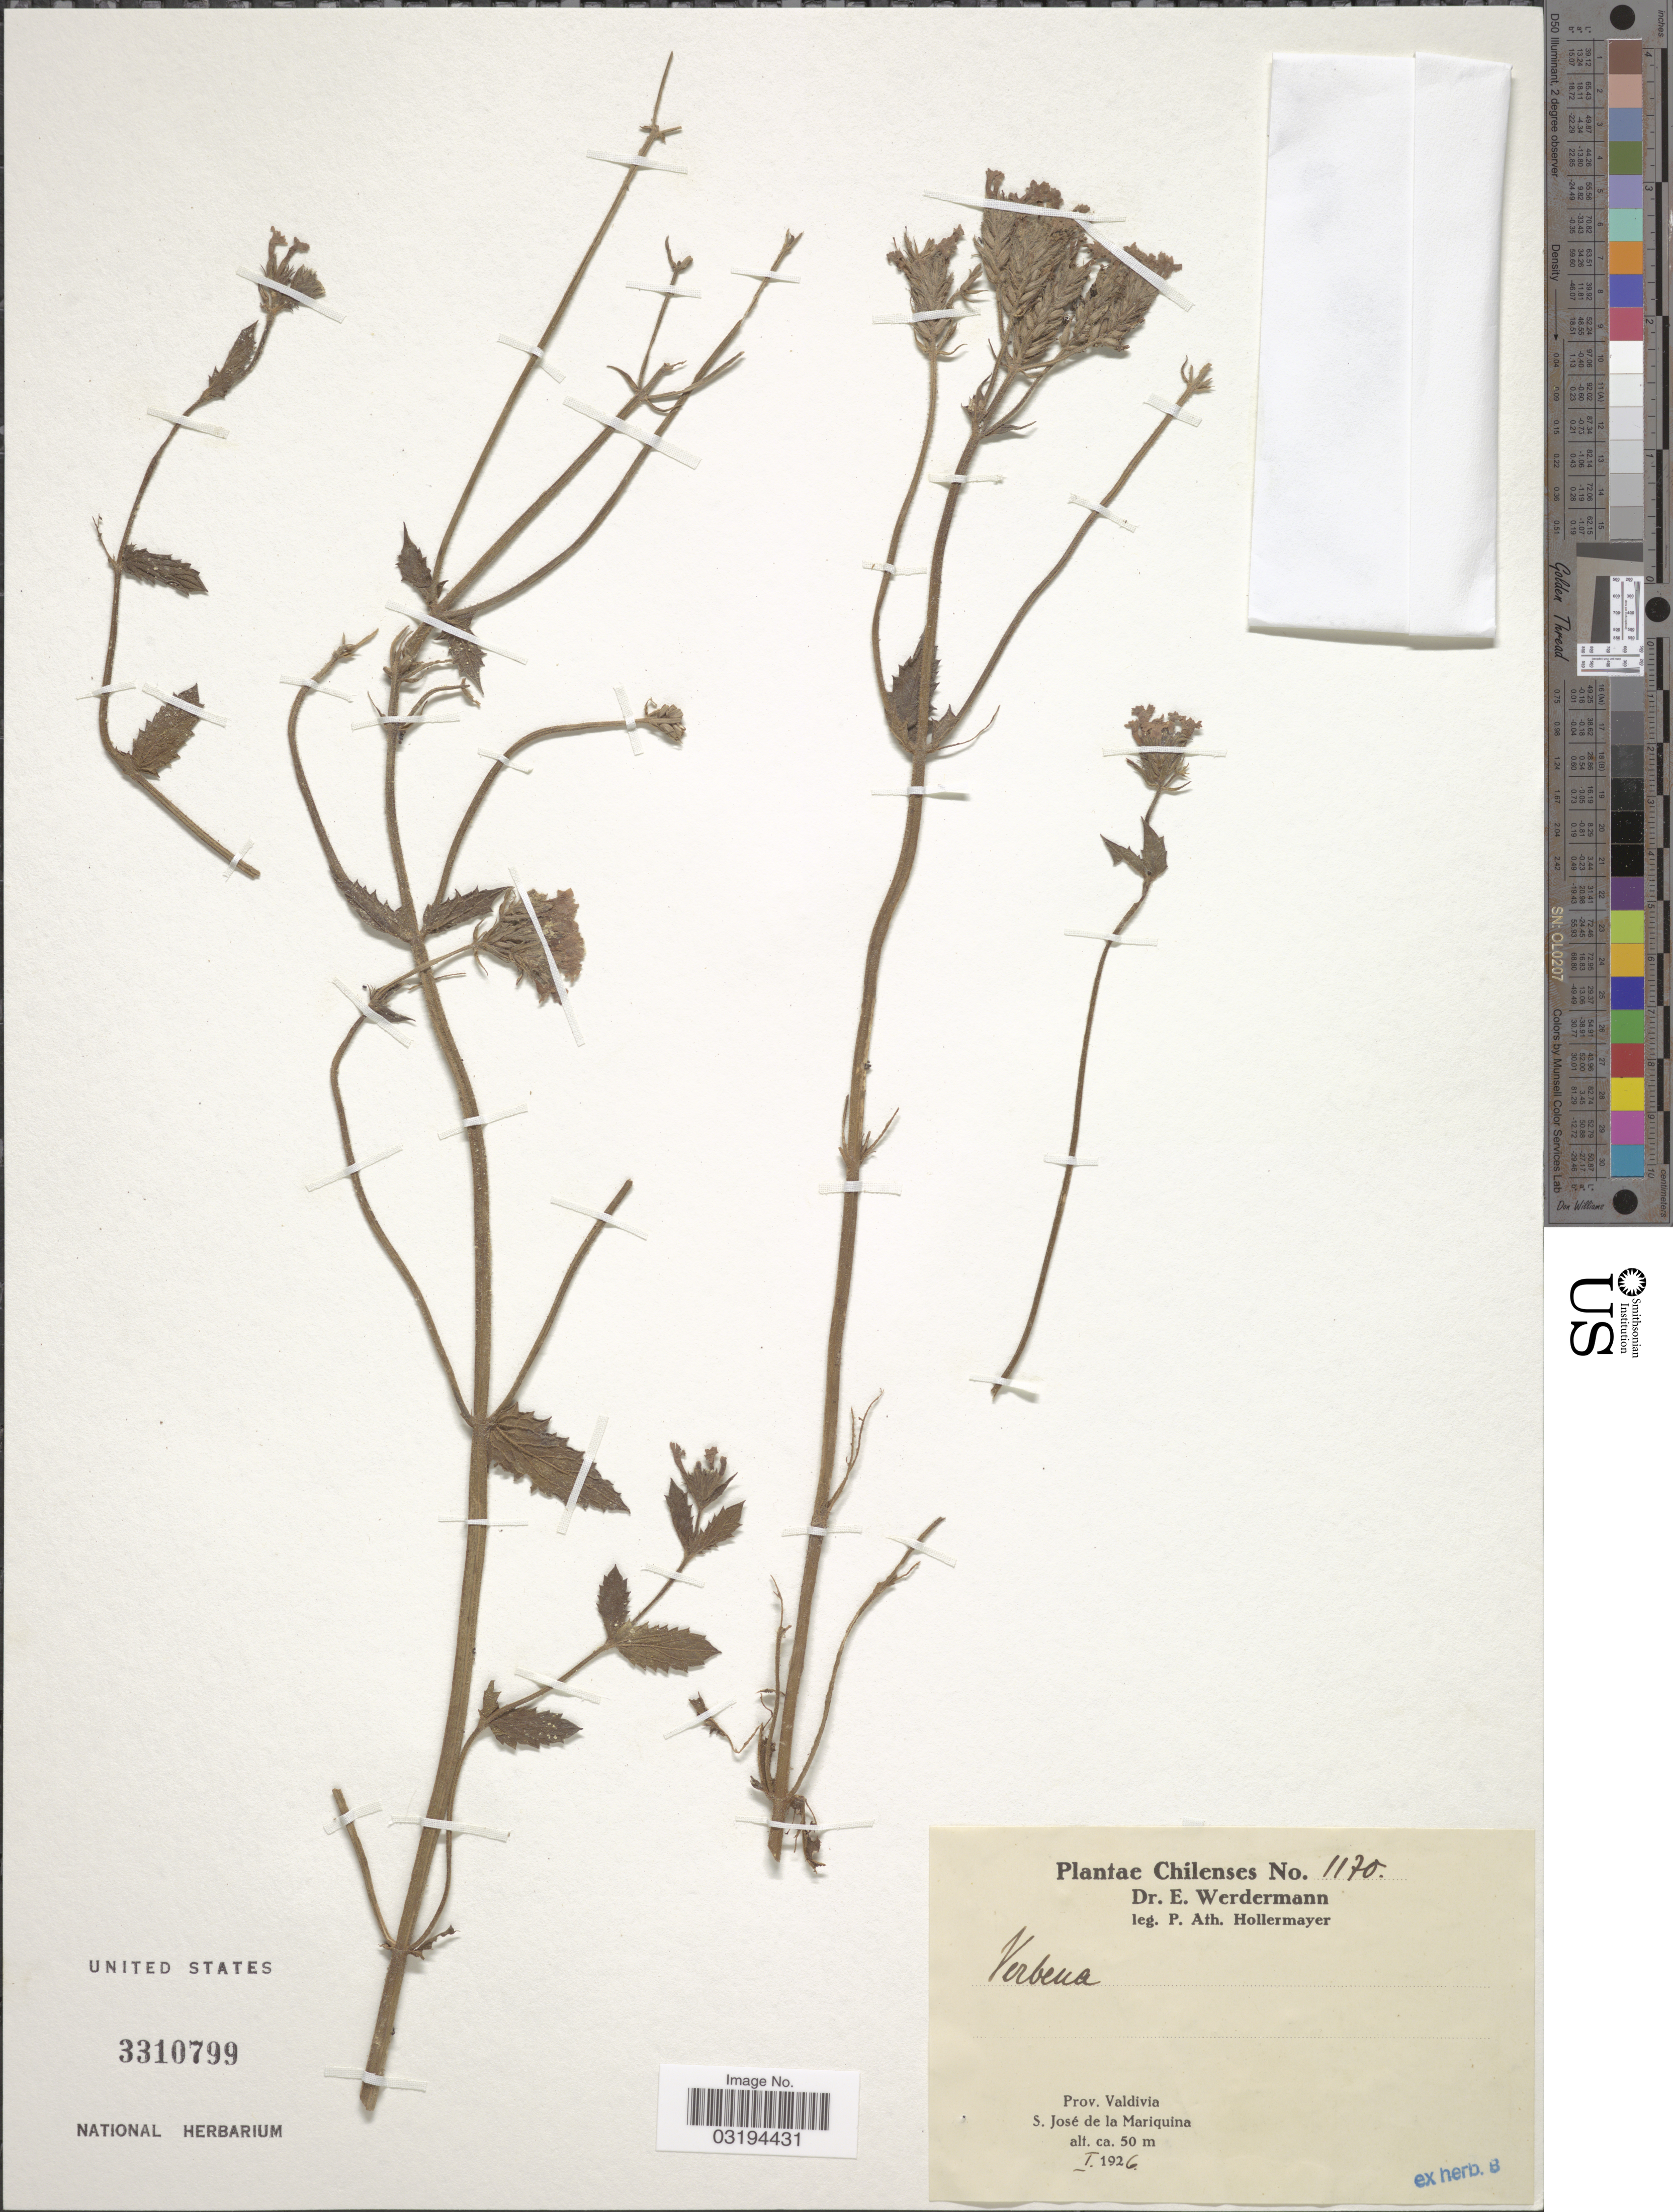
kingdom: Plantae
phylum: Tracheophyta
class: Magnoliopsida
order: Lamiales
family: Verbenaceae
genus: Verbena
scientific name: Verbena sp.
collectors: P. Hollermayer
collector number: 1170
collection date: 1926-01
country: Chile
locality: Prov. Valdivia, S. José de la Mariquina.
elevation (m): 50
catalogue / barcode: US 3310799